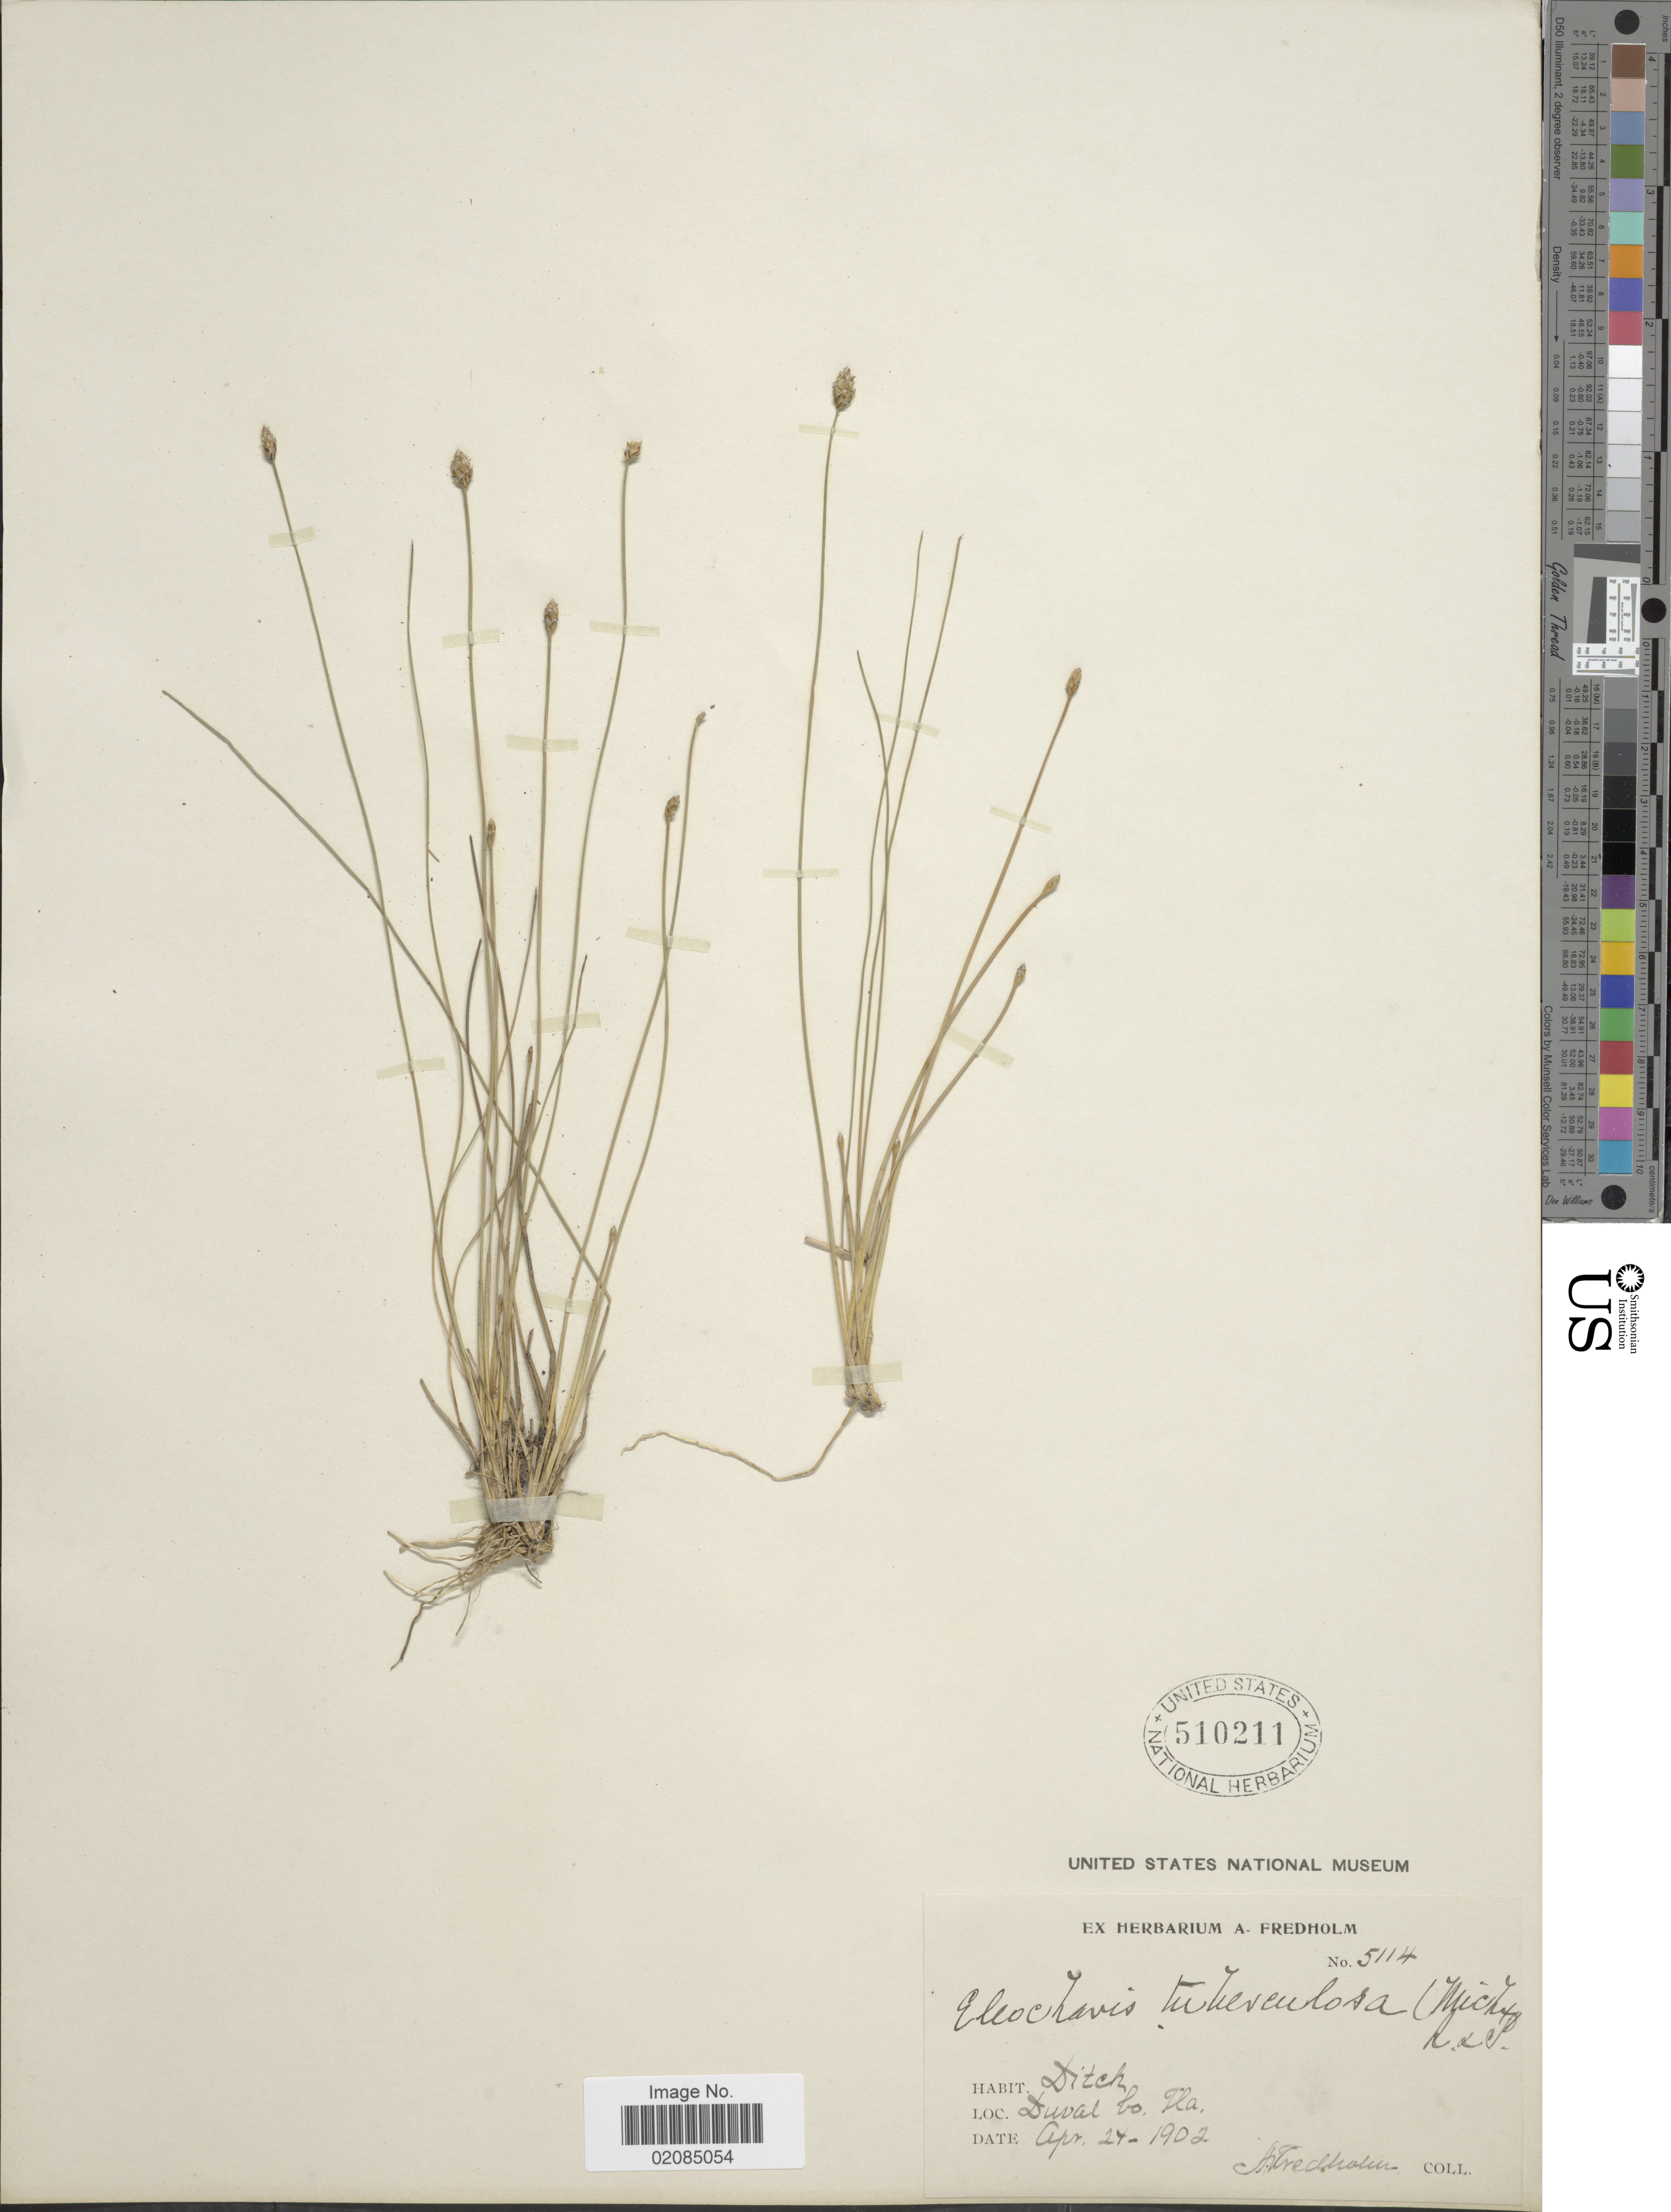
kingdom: Plantae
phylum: Tracheophyta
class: Liliopsida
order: Poales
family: Cyperaceae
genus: Eleocharis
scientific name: Eleocharis tuberculosa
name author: (Michx.) Roem. & Schult.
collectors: A. Fredholm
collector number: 5114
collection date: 1902-04-24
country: United States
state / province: Florida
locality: Ditch, Duval Co.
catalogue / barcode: US 510211